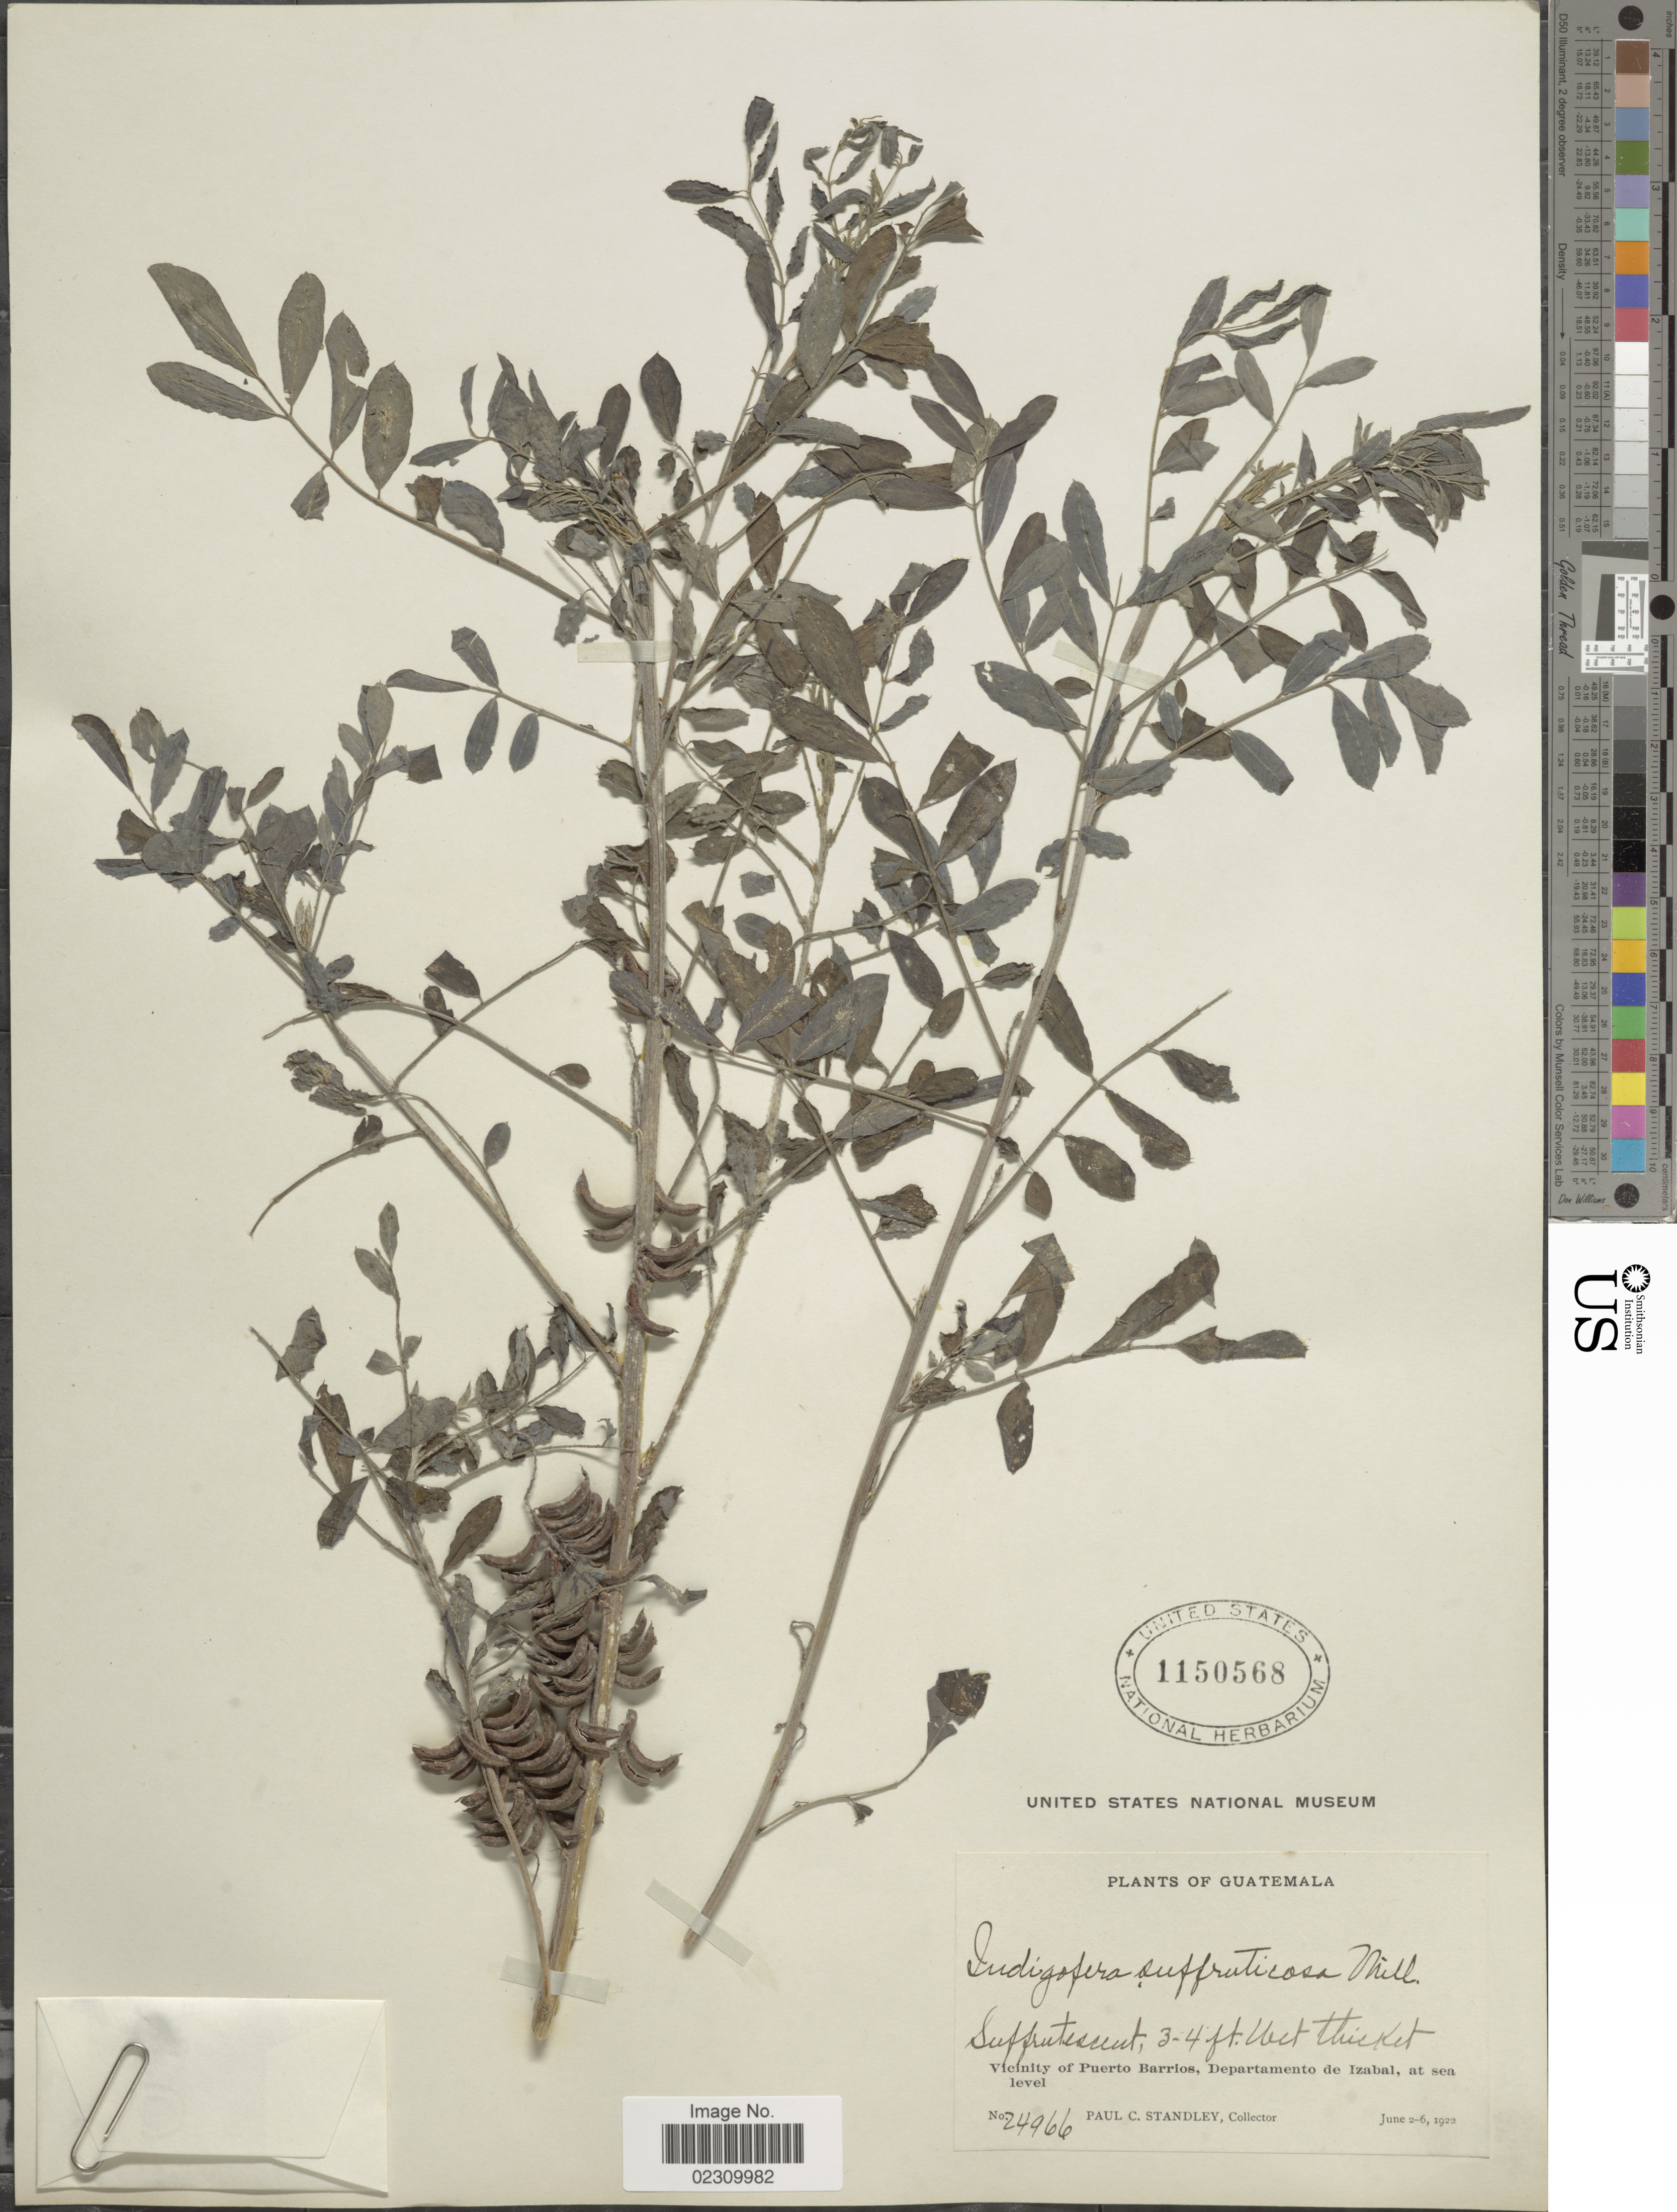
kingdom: Plantae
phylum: Tracheophyta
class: Magnoliopsida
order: Fabales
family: Fabaceae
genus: Indigofera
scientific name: Indigofera suffruticosa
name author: Mill.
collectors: P. C. Standley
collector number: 24966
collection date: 1922-06-02/1922-06-06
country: Guatemala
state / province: Izabal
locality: Vicinity of Puerto Barrios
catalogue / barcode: US 1150568